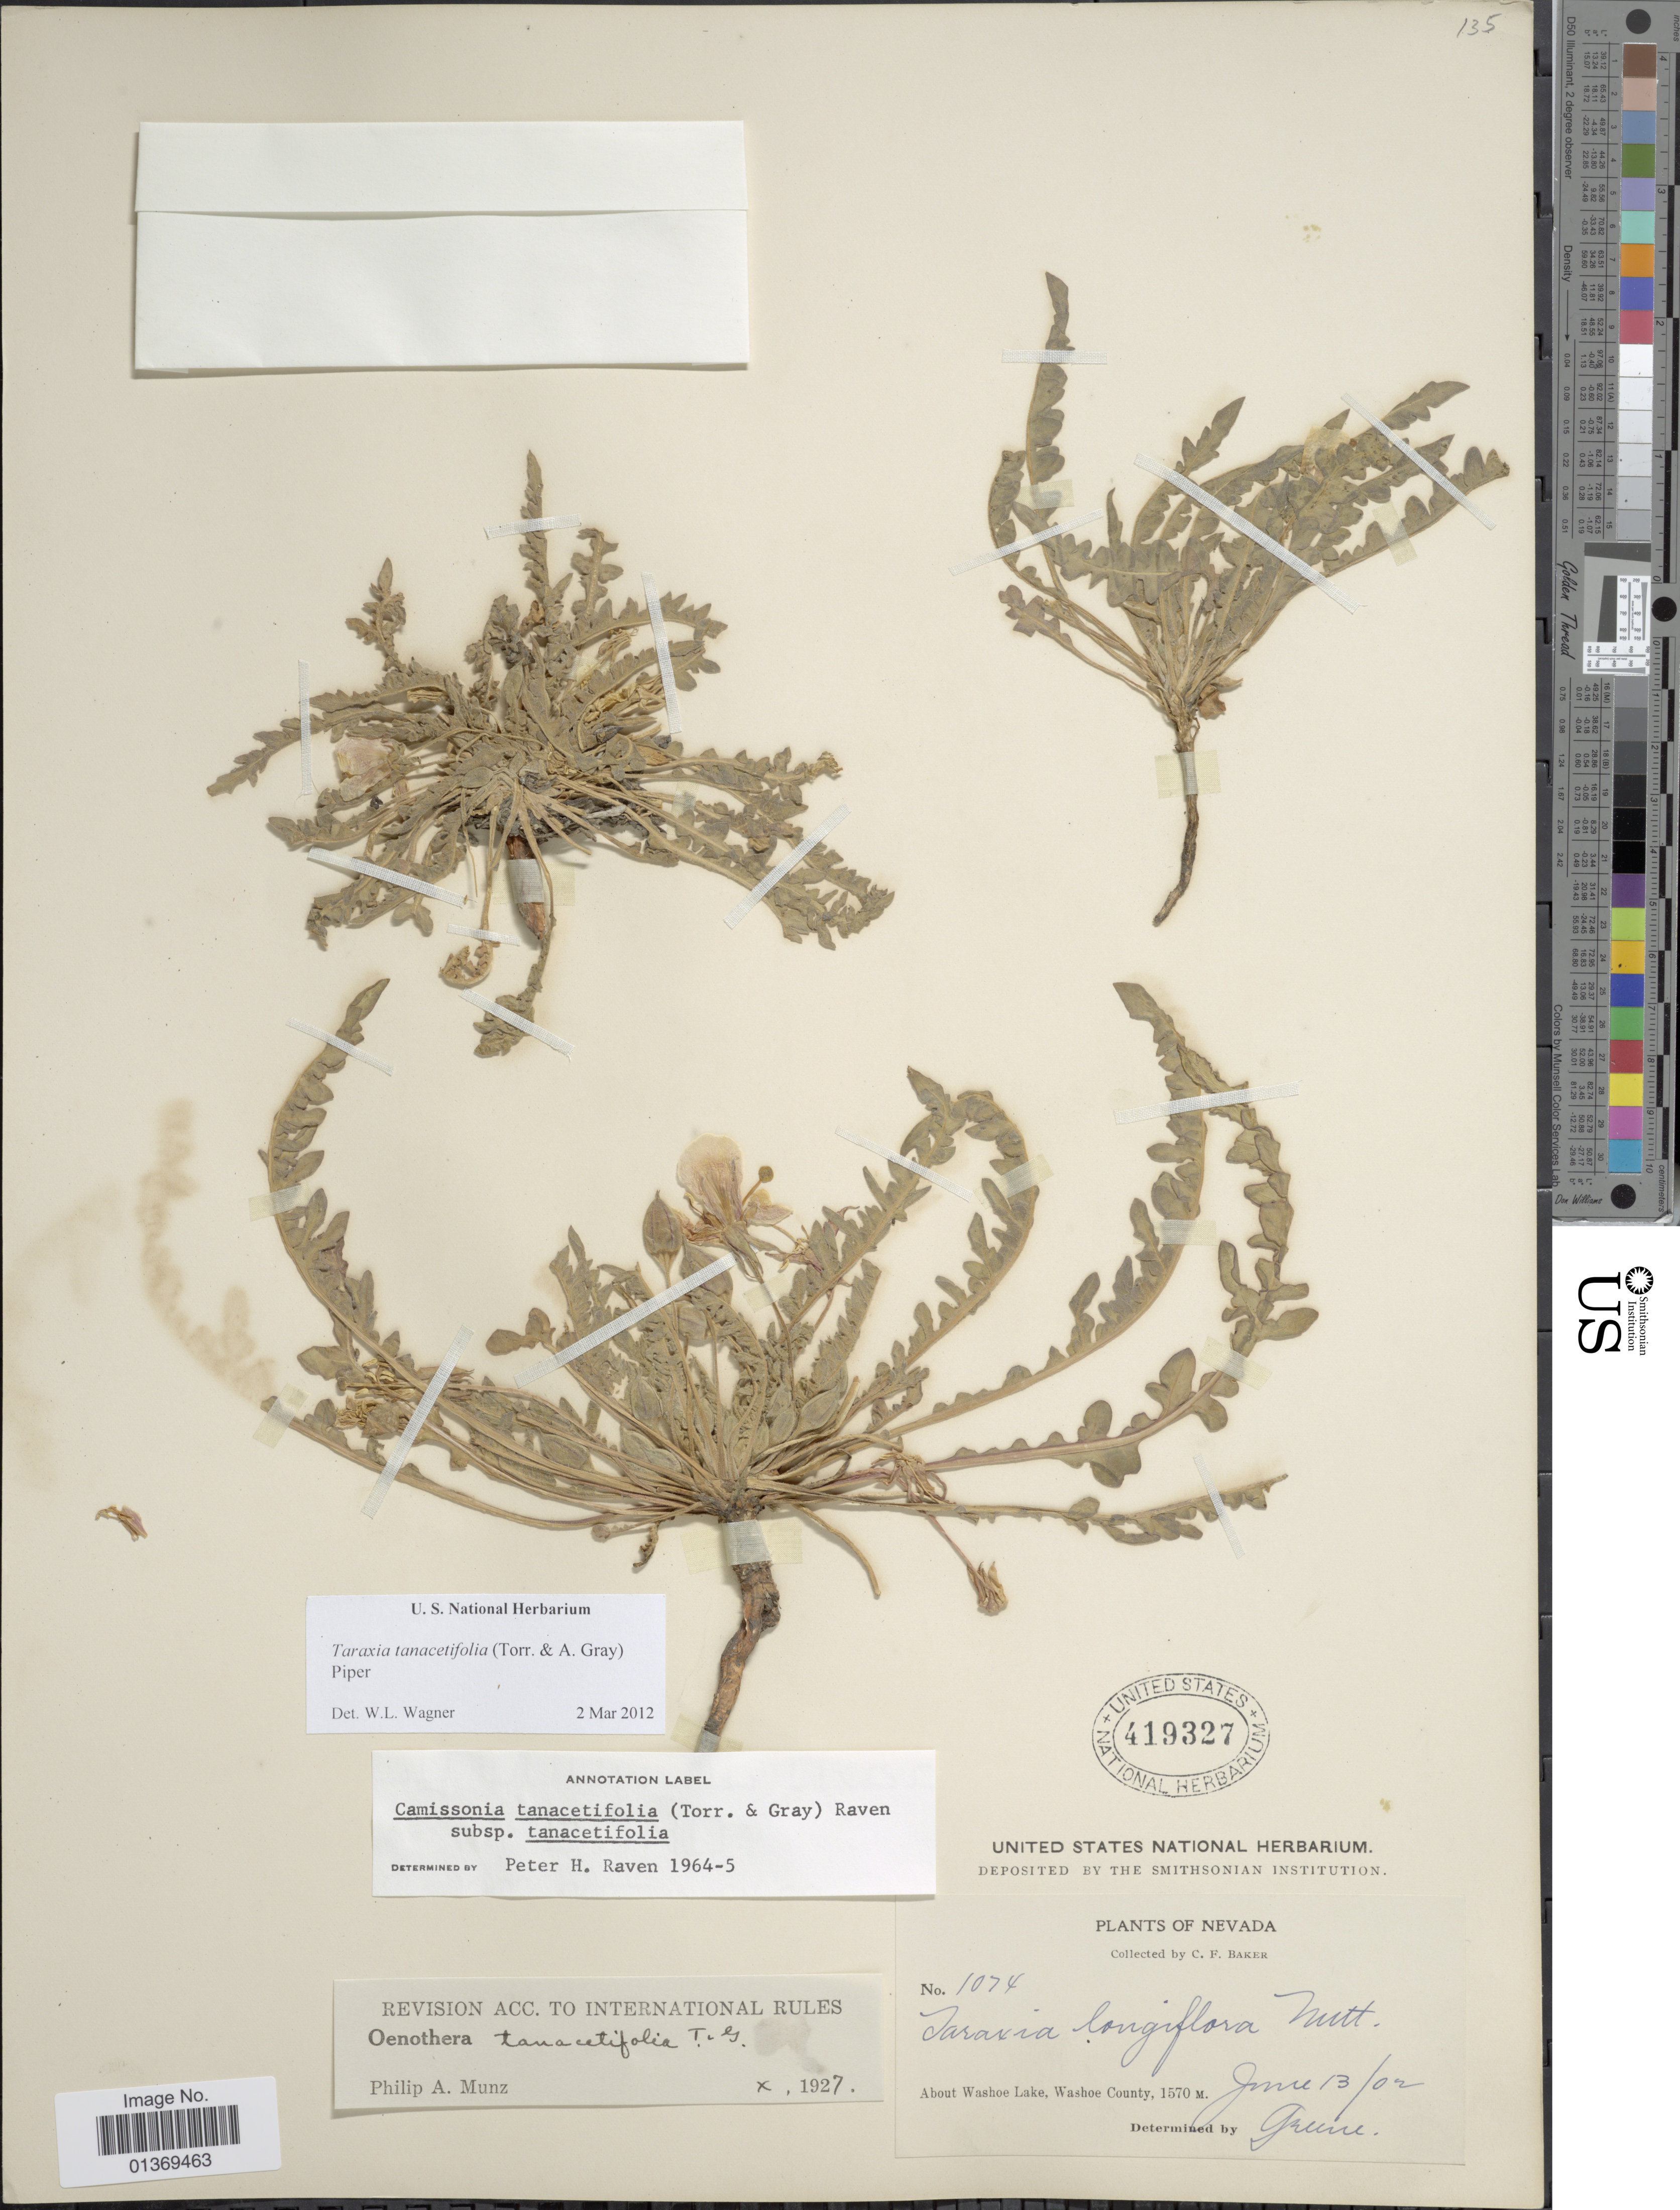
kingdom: Plantae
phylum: Tracheophyta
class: Magnoliopsida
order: Myrtales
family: Onagraceae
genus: Taraxia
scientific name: Taraxia tanacetifolia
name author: (Torr. & A. Gray) Piper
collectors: C. F. Baker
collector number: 1074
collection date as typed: Transcribed d/m/y: 13/6/2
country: United States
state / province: Nevada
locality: About Washoe Lake, Washoe County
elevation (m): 1570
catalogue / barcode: US 419327